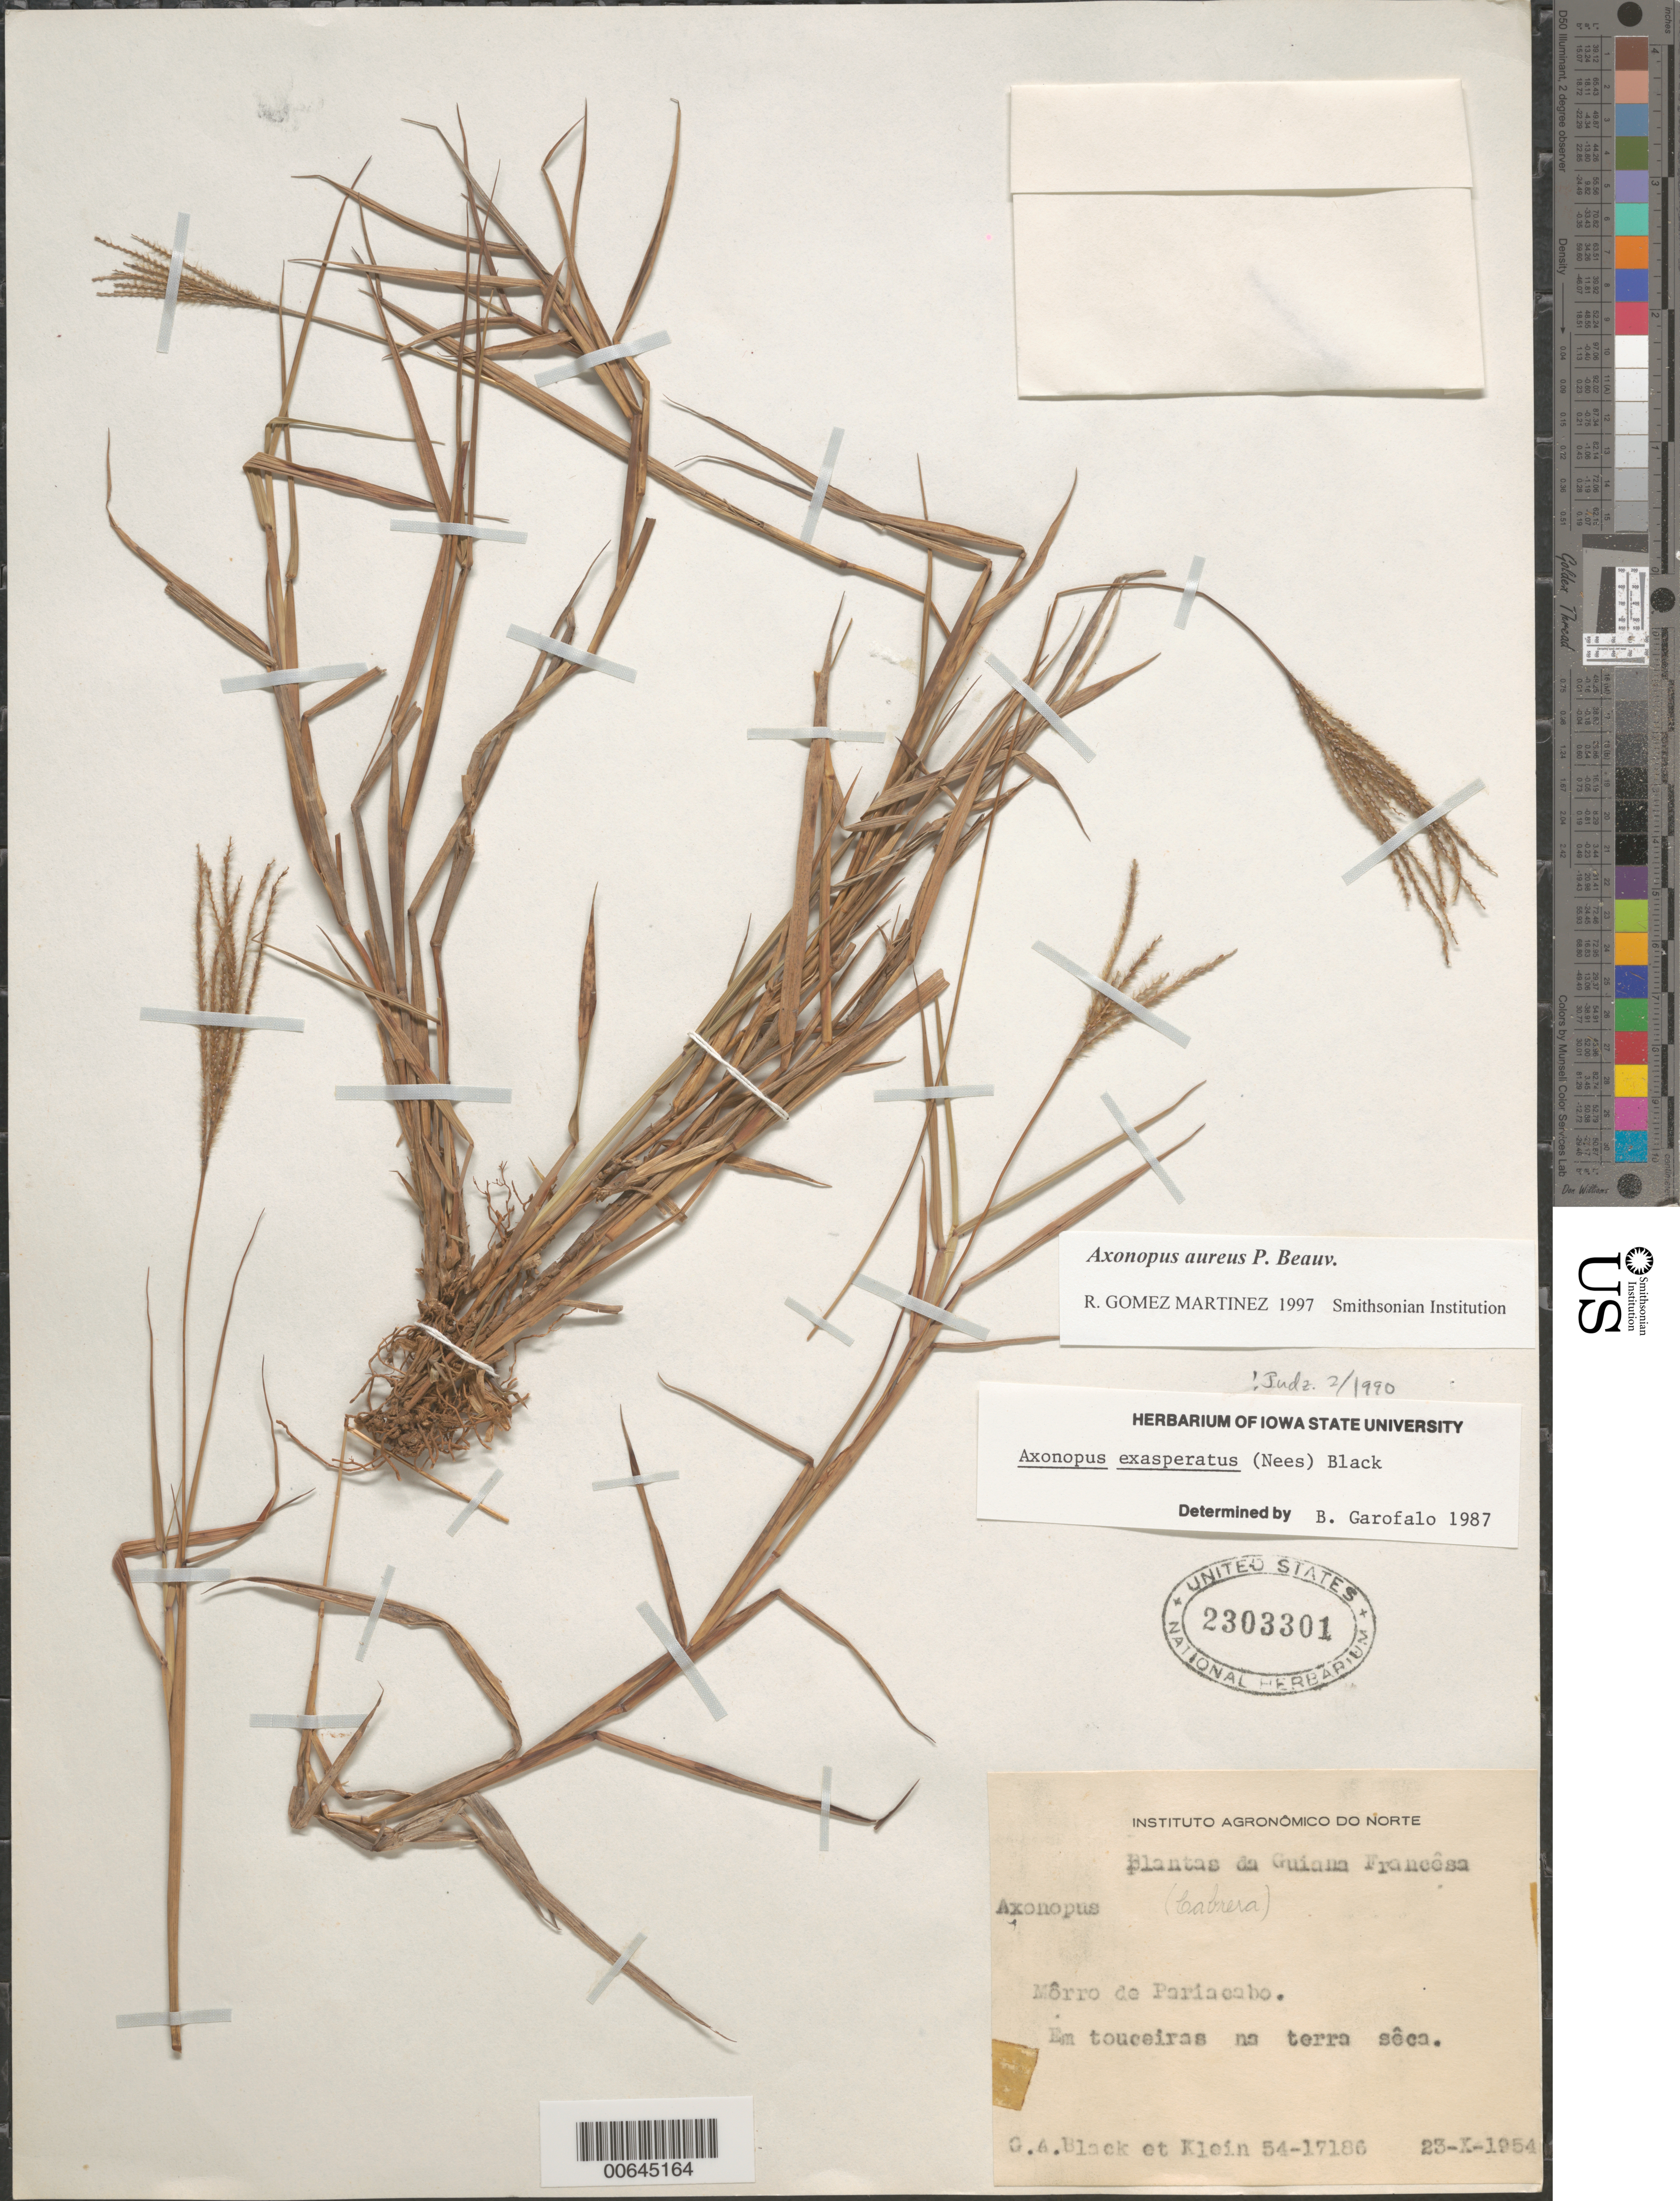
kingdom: Plantae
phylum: Tracheophyta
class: Liliopsida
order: Poales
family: Poaceae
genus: Axonopus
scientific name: Axonopus aureus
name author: P. Beauv.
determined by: Gomez Martinez, R.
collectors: G. A. Black & Klein, --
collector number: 54 17186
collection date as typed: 23-Oct-54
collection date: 1954-10-23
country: French Guiana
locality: Môrro de Pariacabo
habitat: En touceiras na terra sêca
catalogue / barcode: US 2303301